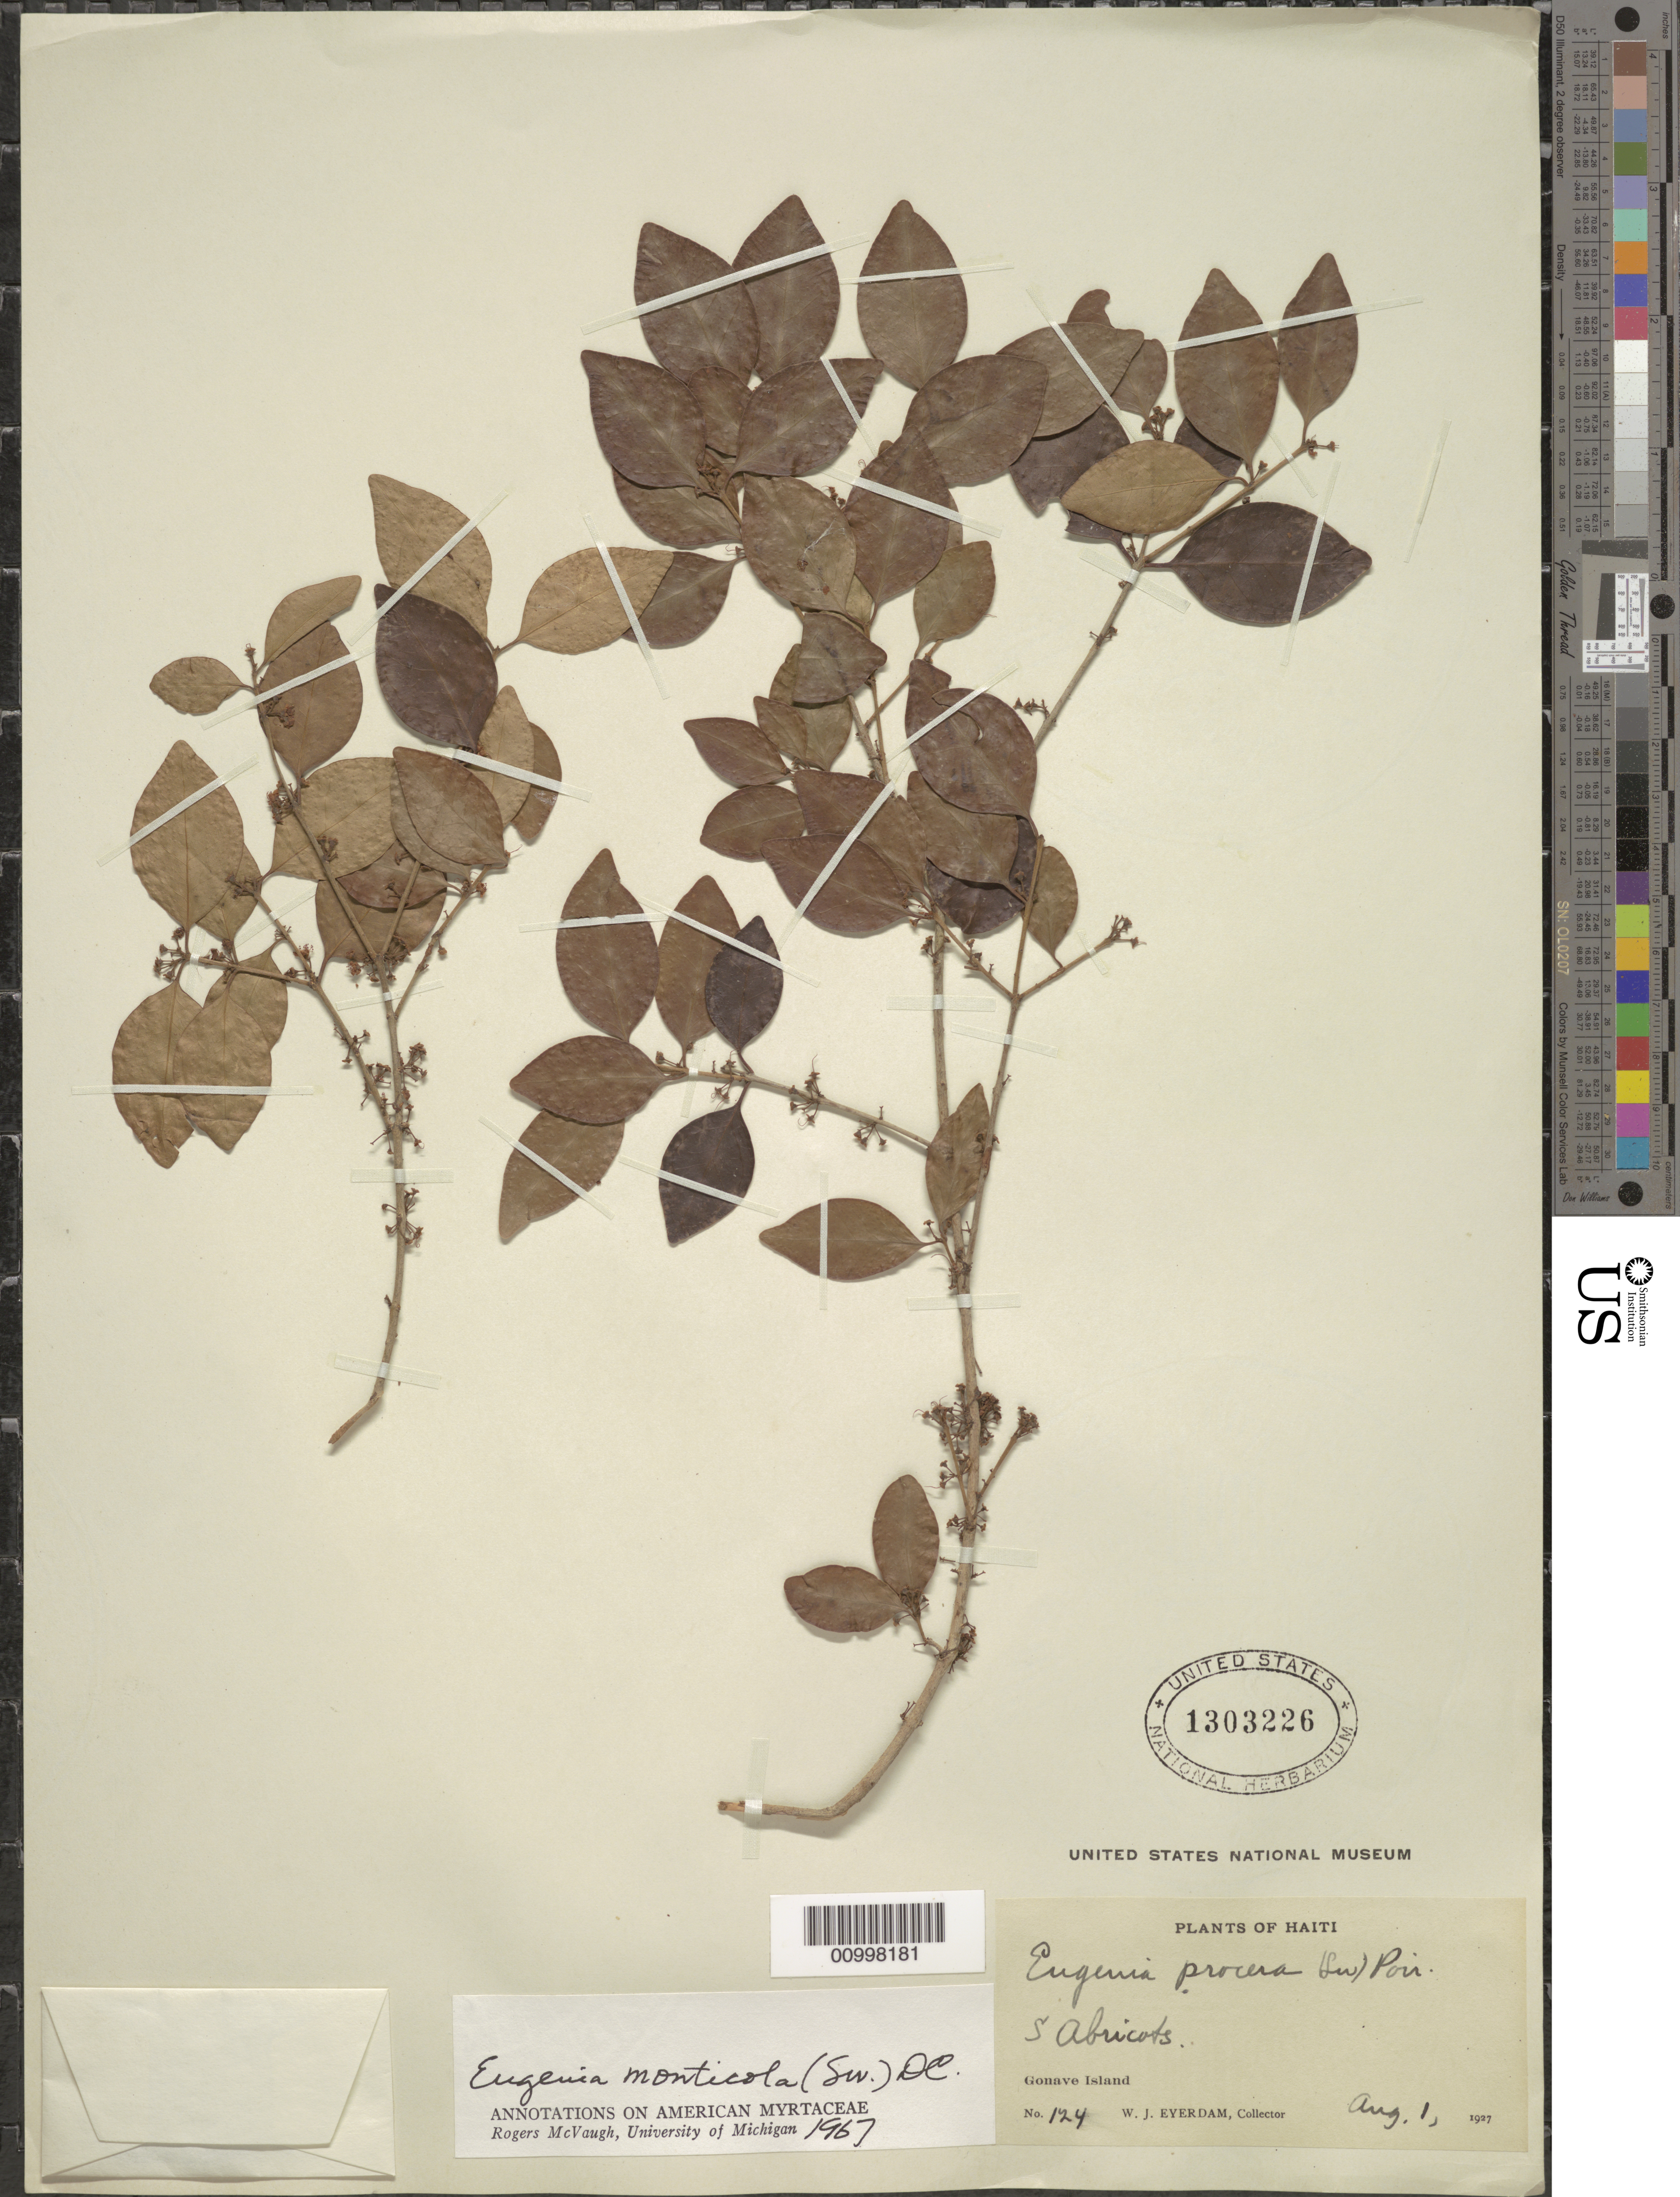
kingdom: Plantae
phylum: Tracheophyta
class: Magnoliopsida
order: Myrtales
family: Myrtaceae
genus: Eugenia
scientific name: Eugenia monticola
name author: (Sw.) DC.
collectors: W. J. Eyerdam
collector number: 124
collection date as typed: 01 Aug 1927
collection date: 1927-08-01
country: Haiti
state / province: Óuest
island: Île de la Gonâve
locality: S. Abricots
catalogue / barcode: US 1303226